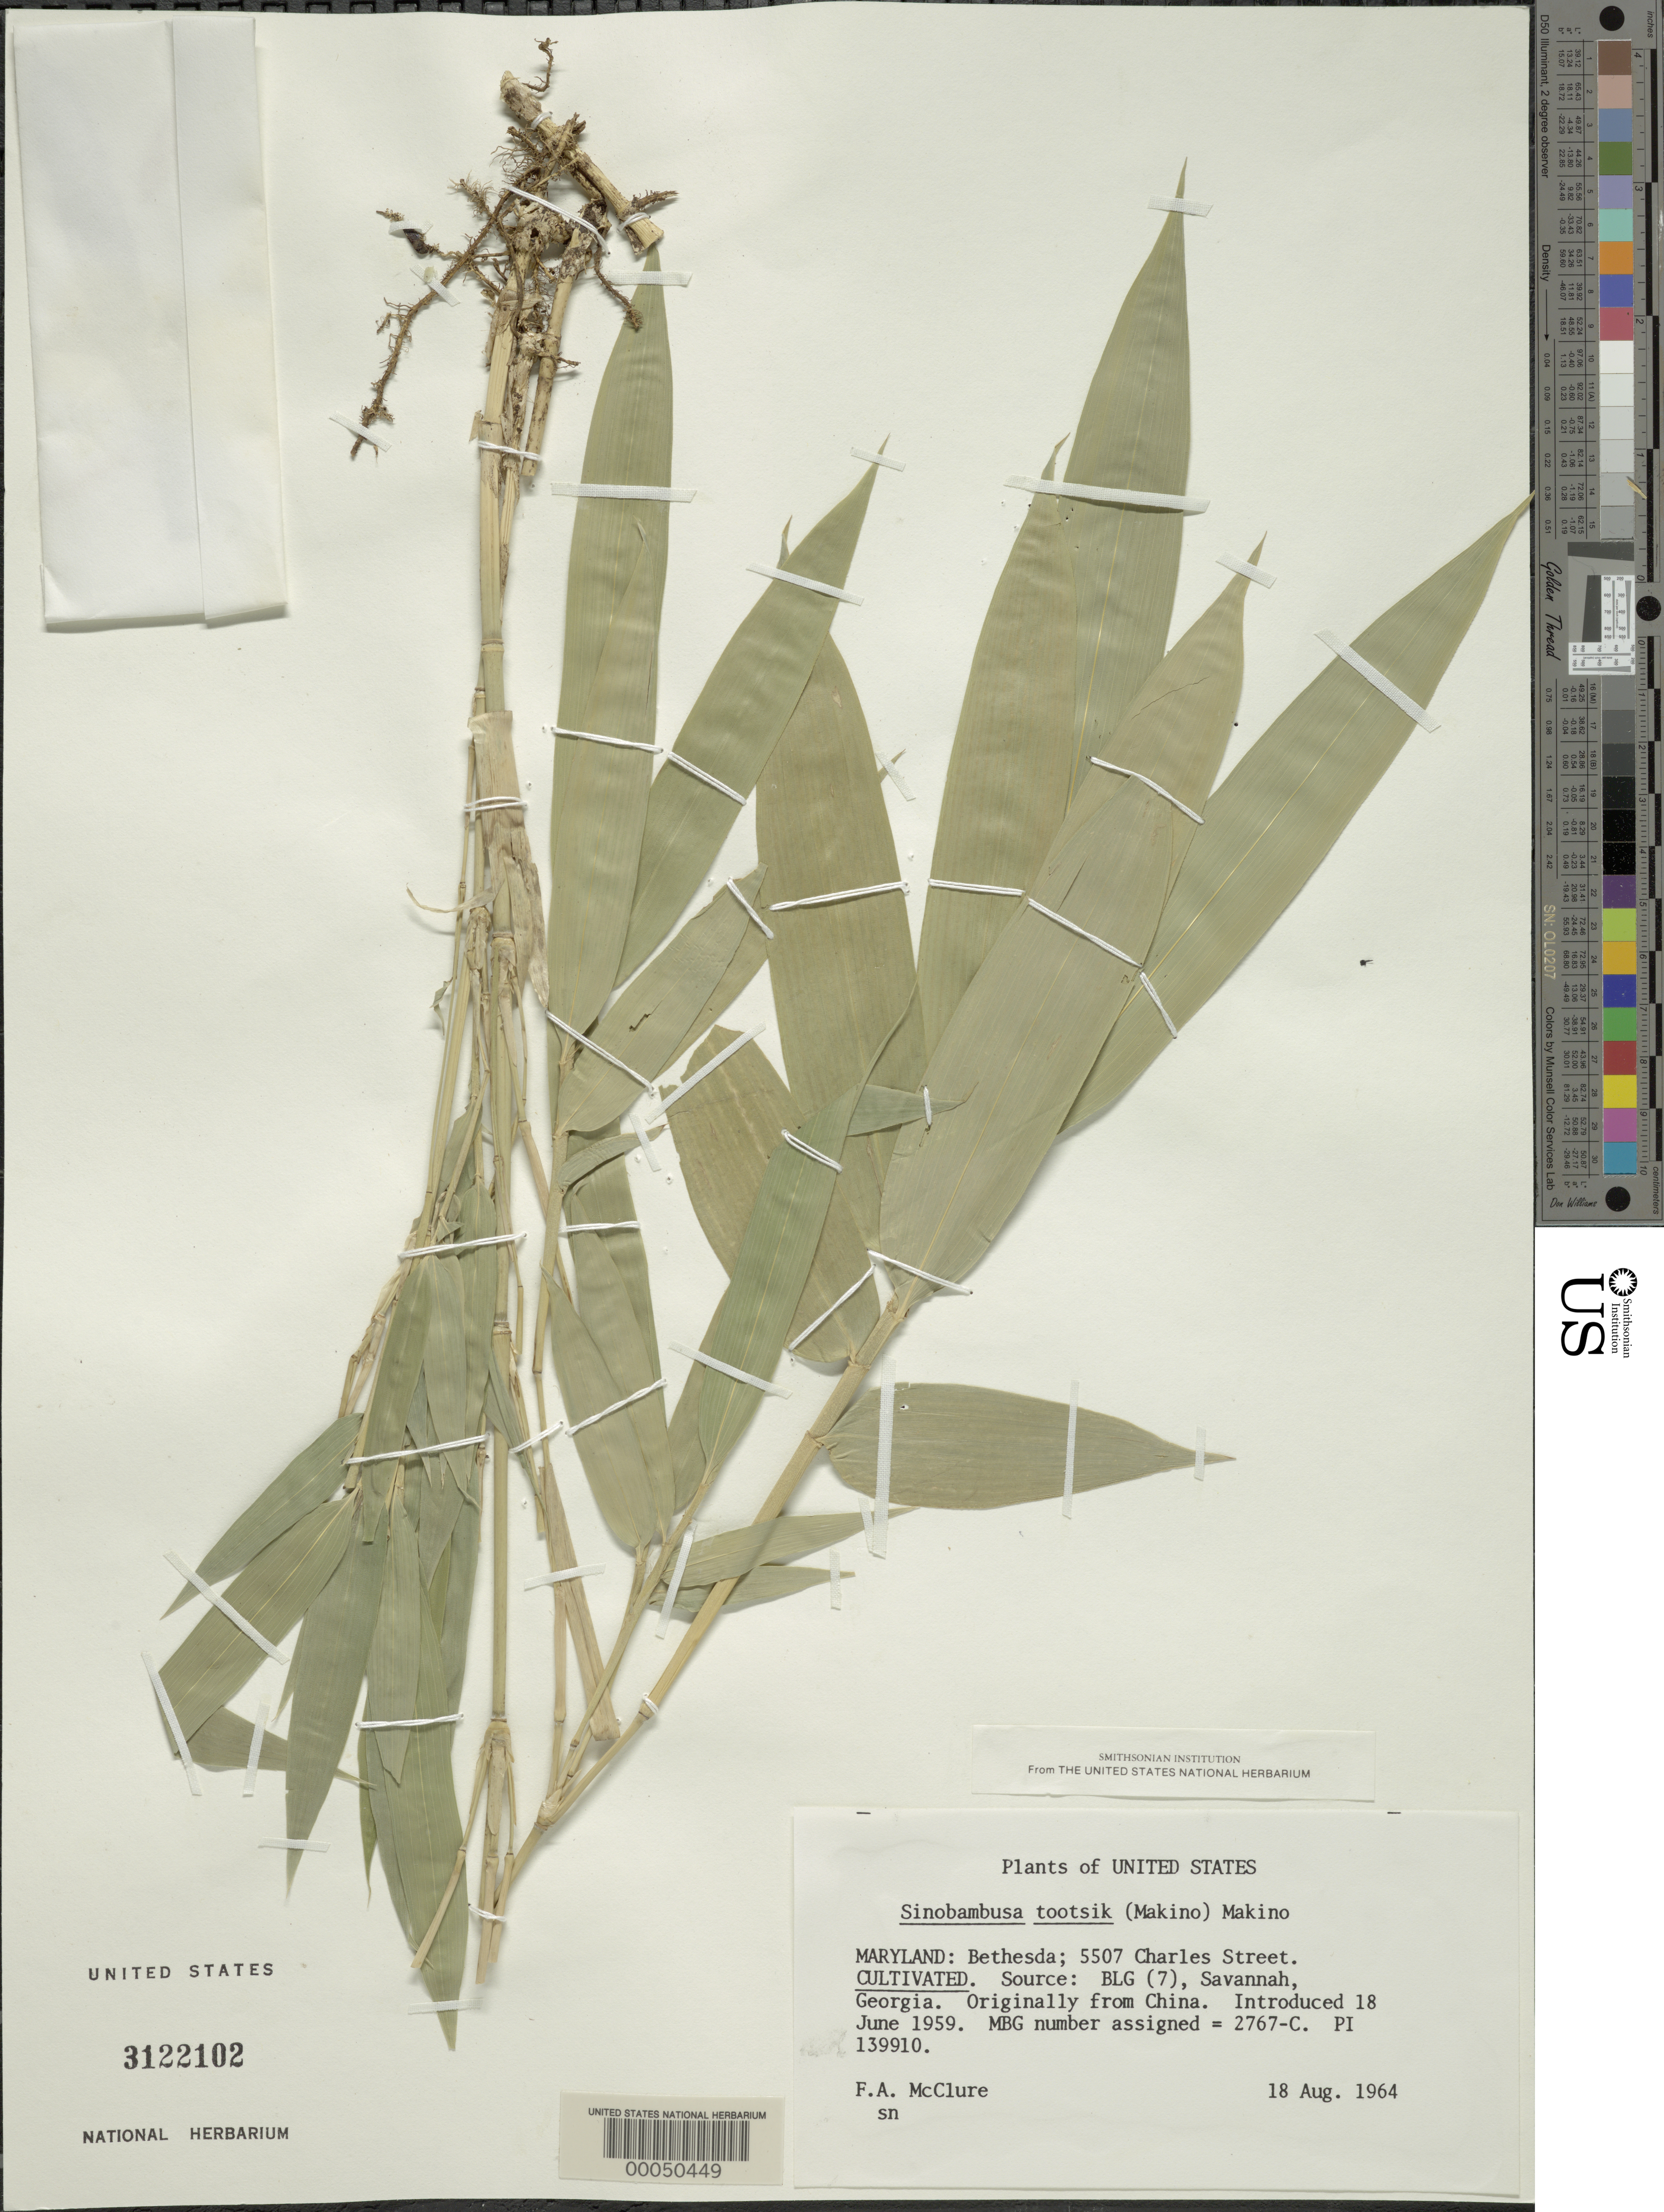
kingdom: Plantae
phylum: Tracheophyta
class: Liliopsida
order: Poales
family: Poaceae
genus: Sinobambusa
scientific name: Sinobambusa tootsik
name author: Makino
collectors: F. A. McClure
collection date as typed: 18 Aug 1964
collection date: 1964-08-18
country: United States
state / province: Maryland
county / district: Montgomery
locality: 5507 Charles Street, Bethesda (McClure's garden)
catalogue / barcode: US 3122102